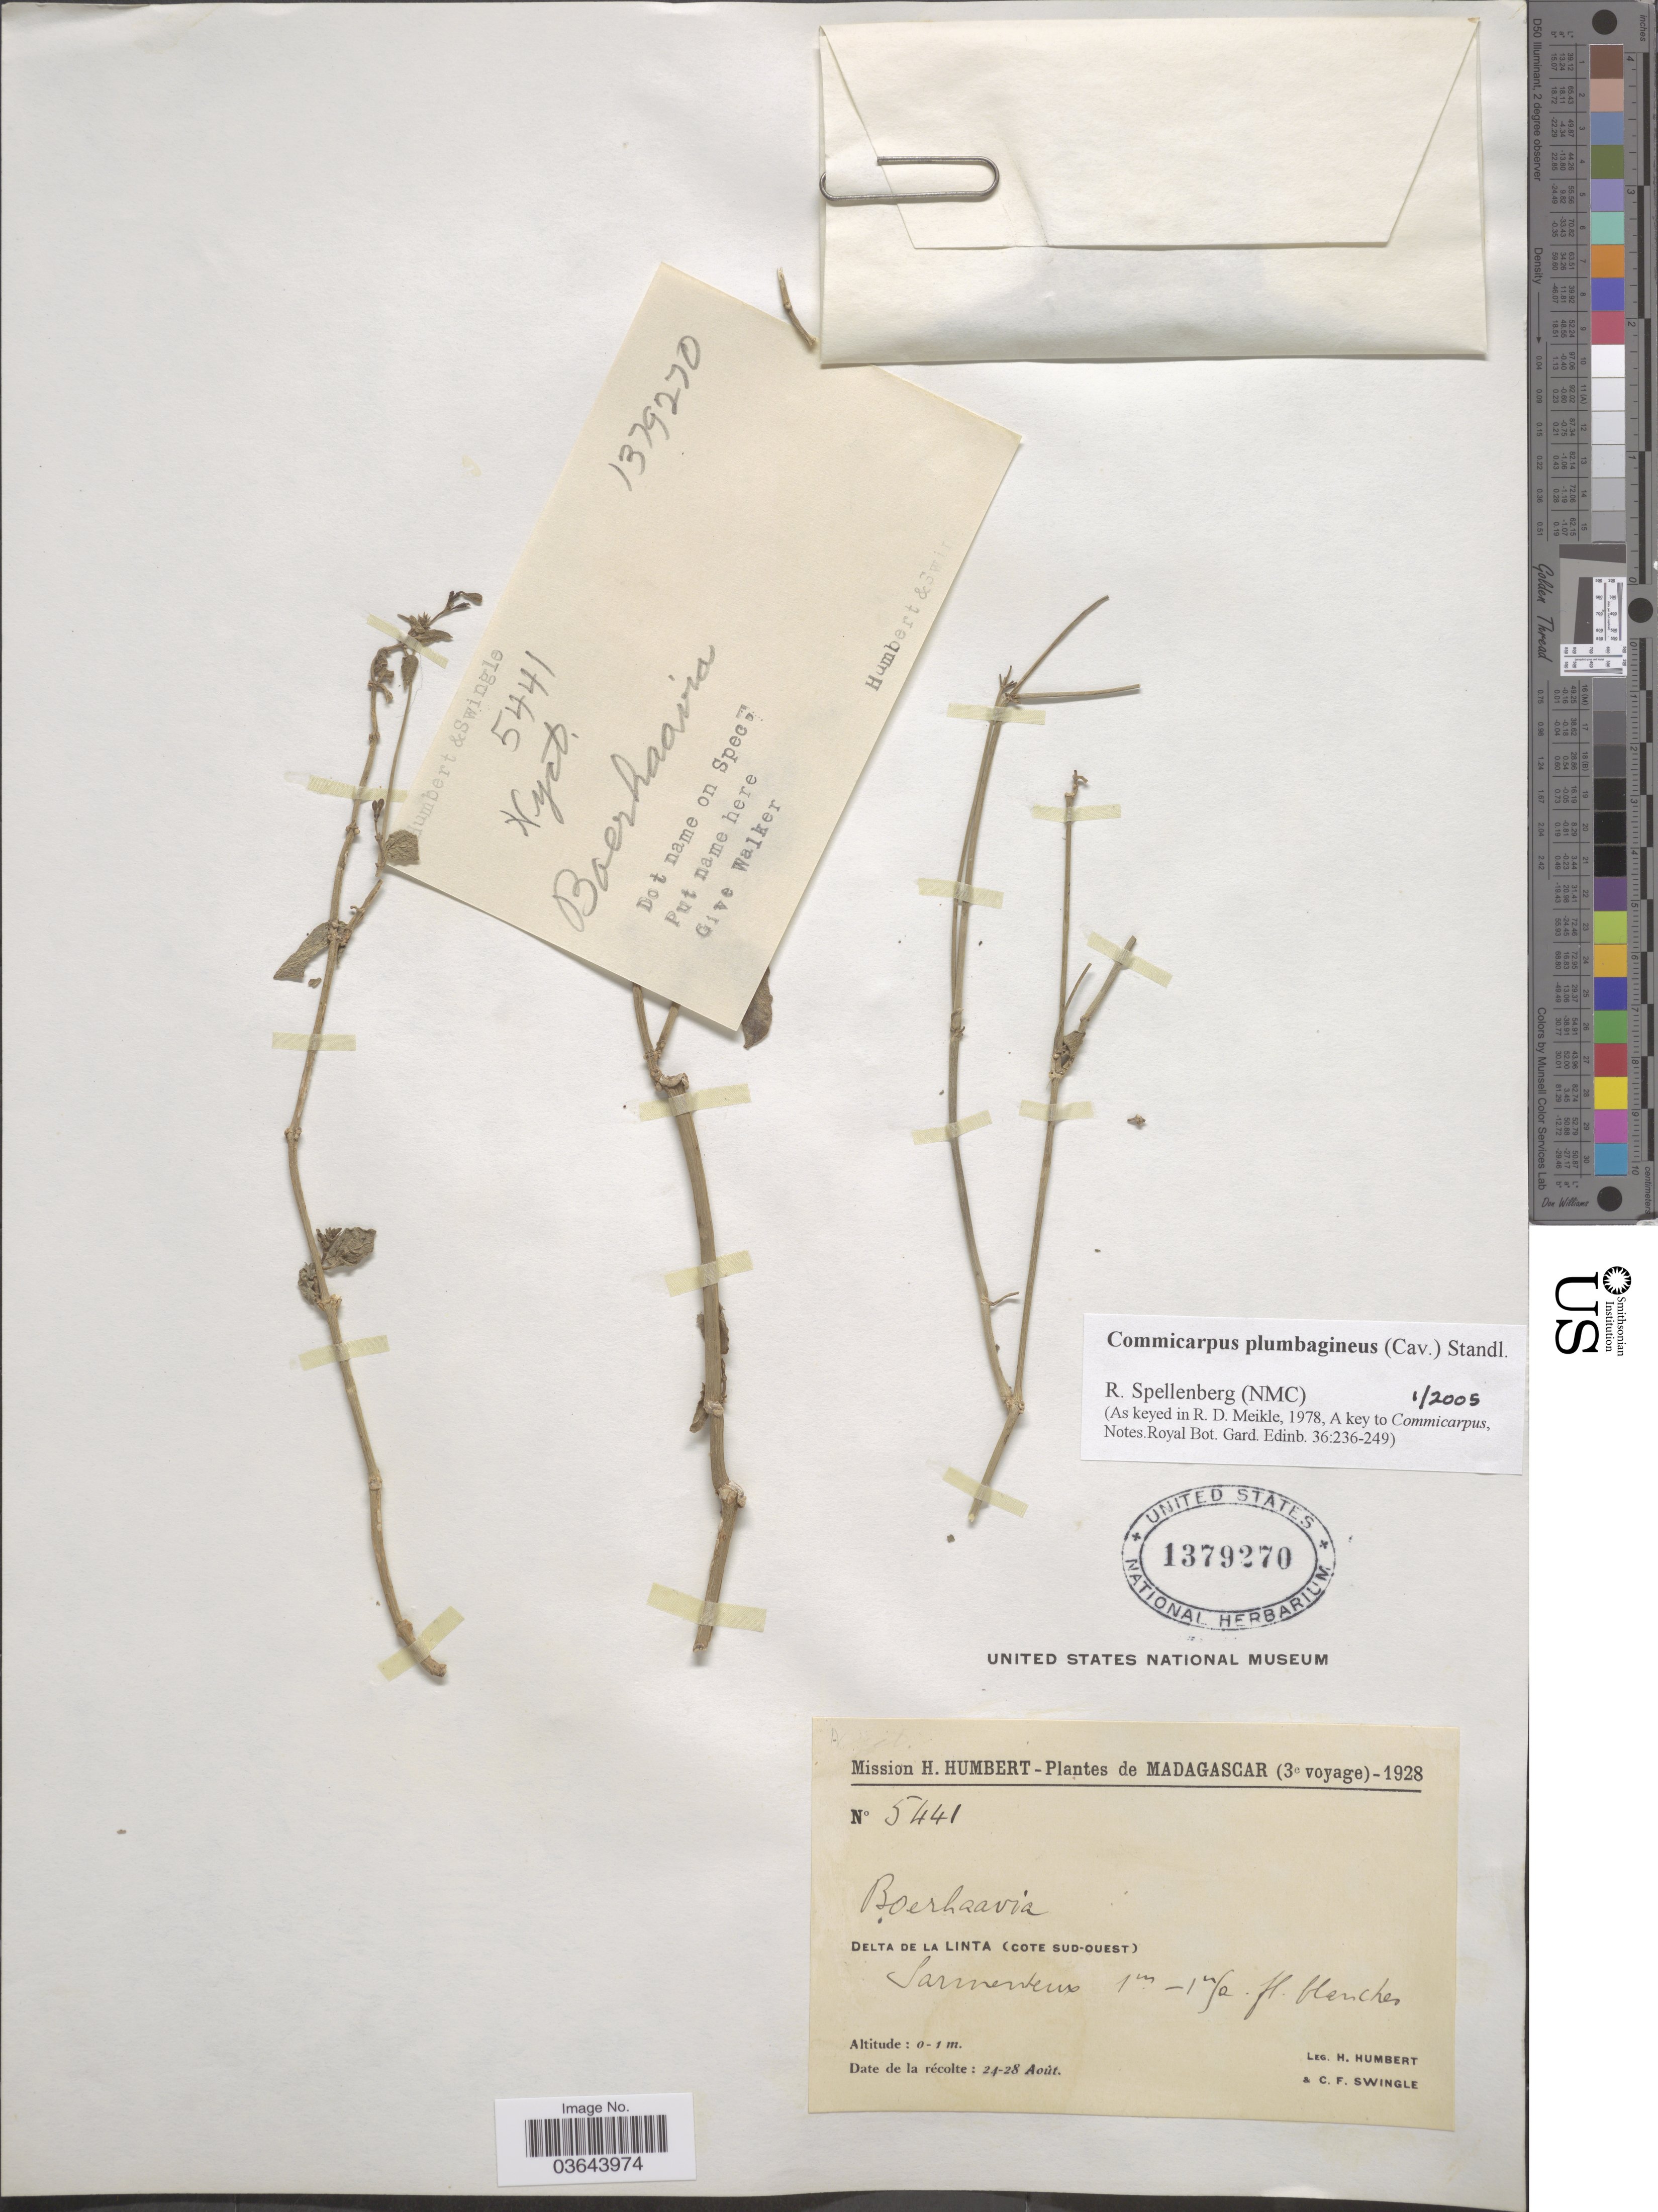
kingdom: Plantae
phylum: Tracheophyta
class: Magnoliopsida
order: Caryophyllales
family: Nyctaginaceae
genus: Boerhavia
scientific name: Boerhavia plumbaginea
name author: Cav.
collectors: H. Humbert & C. Swingle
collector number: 5441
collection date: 1928-08-24/1928-08-28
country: Madagascar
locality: Delta de la Linta (Cote Sud-Ouest).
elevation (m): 0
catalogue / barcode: US 1379270